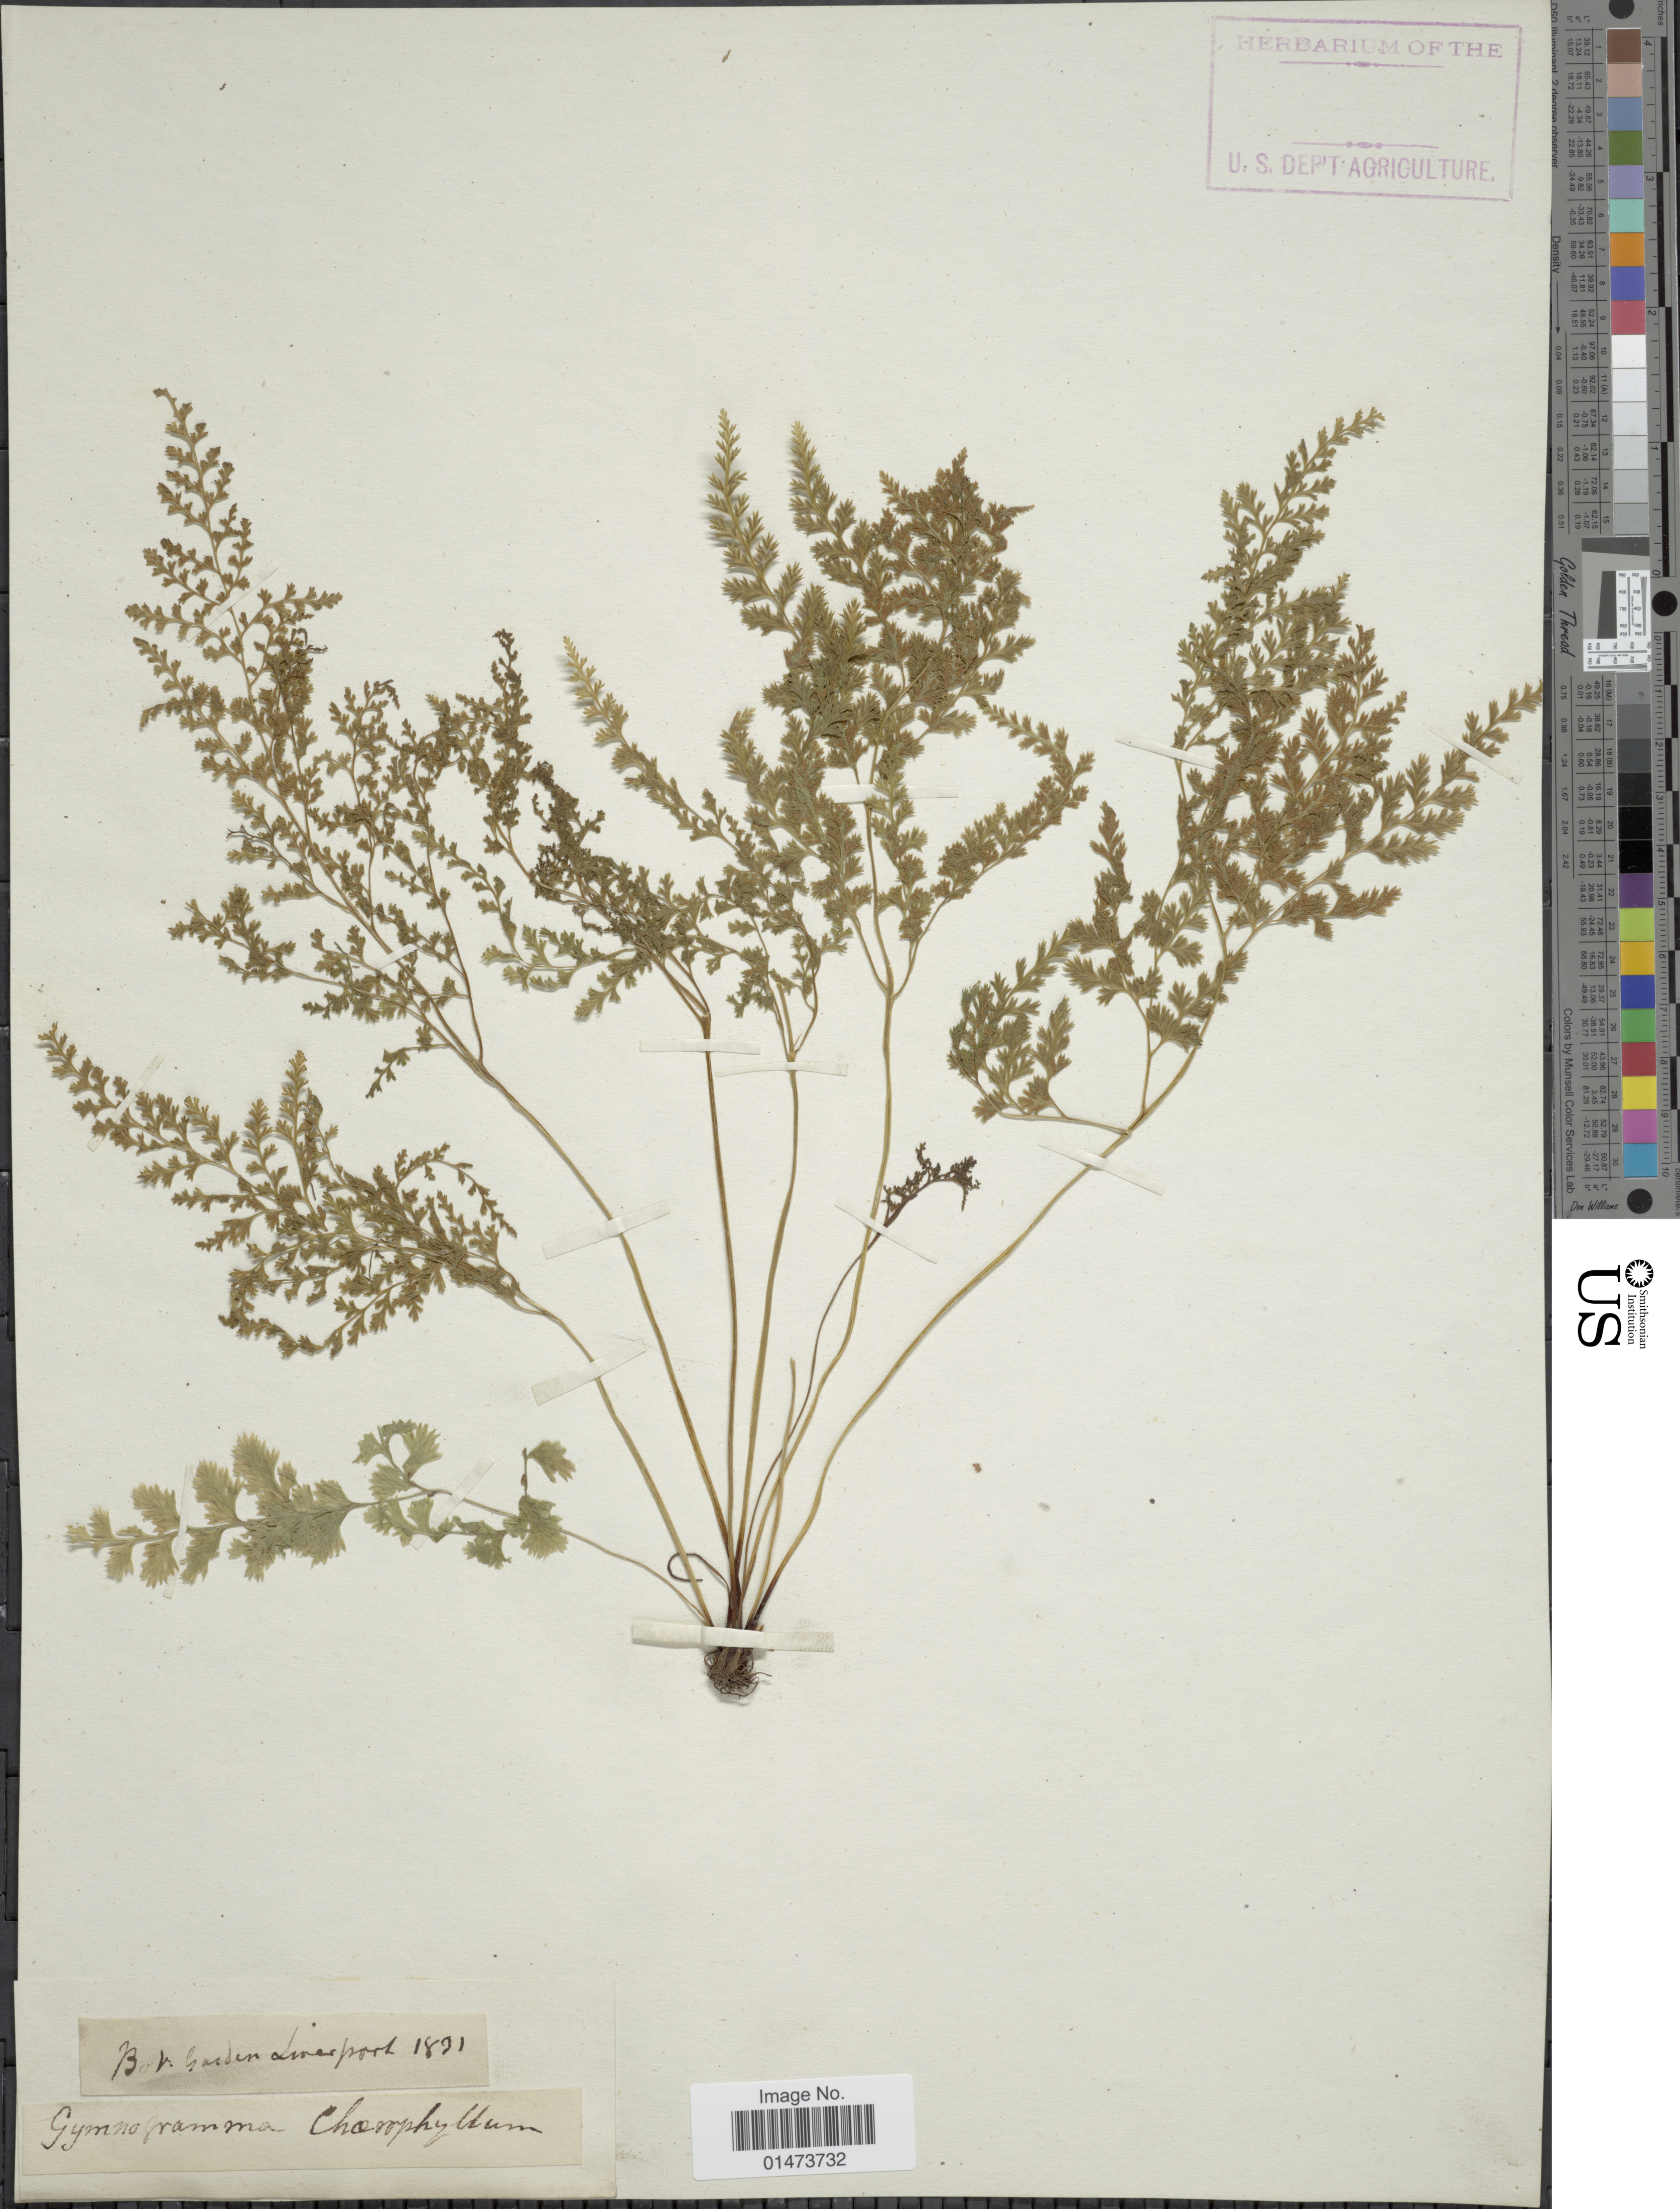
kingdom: Plantae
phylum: Tracheophyta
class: Polypodiopsida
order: Polypodiales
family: Pteridaceae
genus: Anogramma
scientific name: Anogramma chaerophylla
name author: (Desv.) Link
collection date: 1831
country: United Kingdom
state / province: England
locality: Bot Garden Liverpool